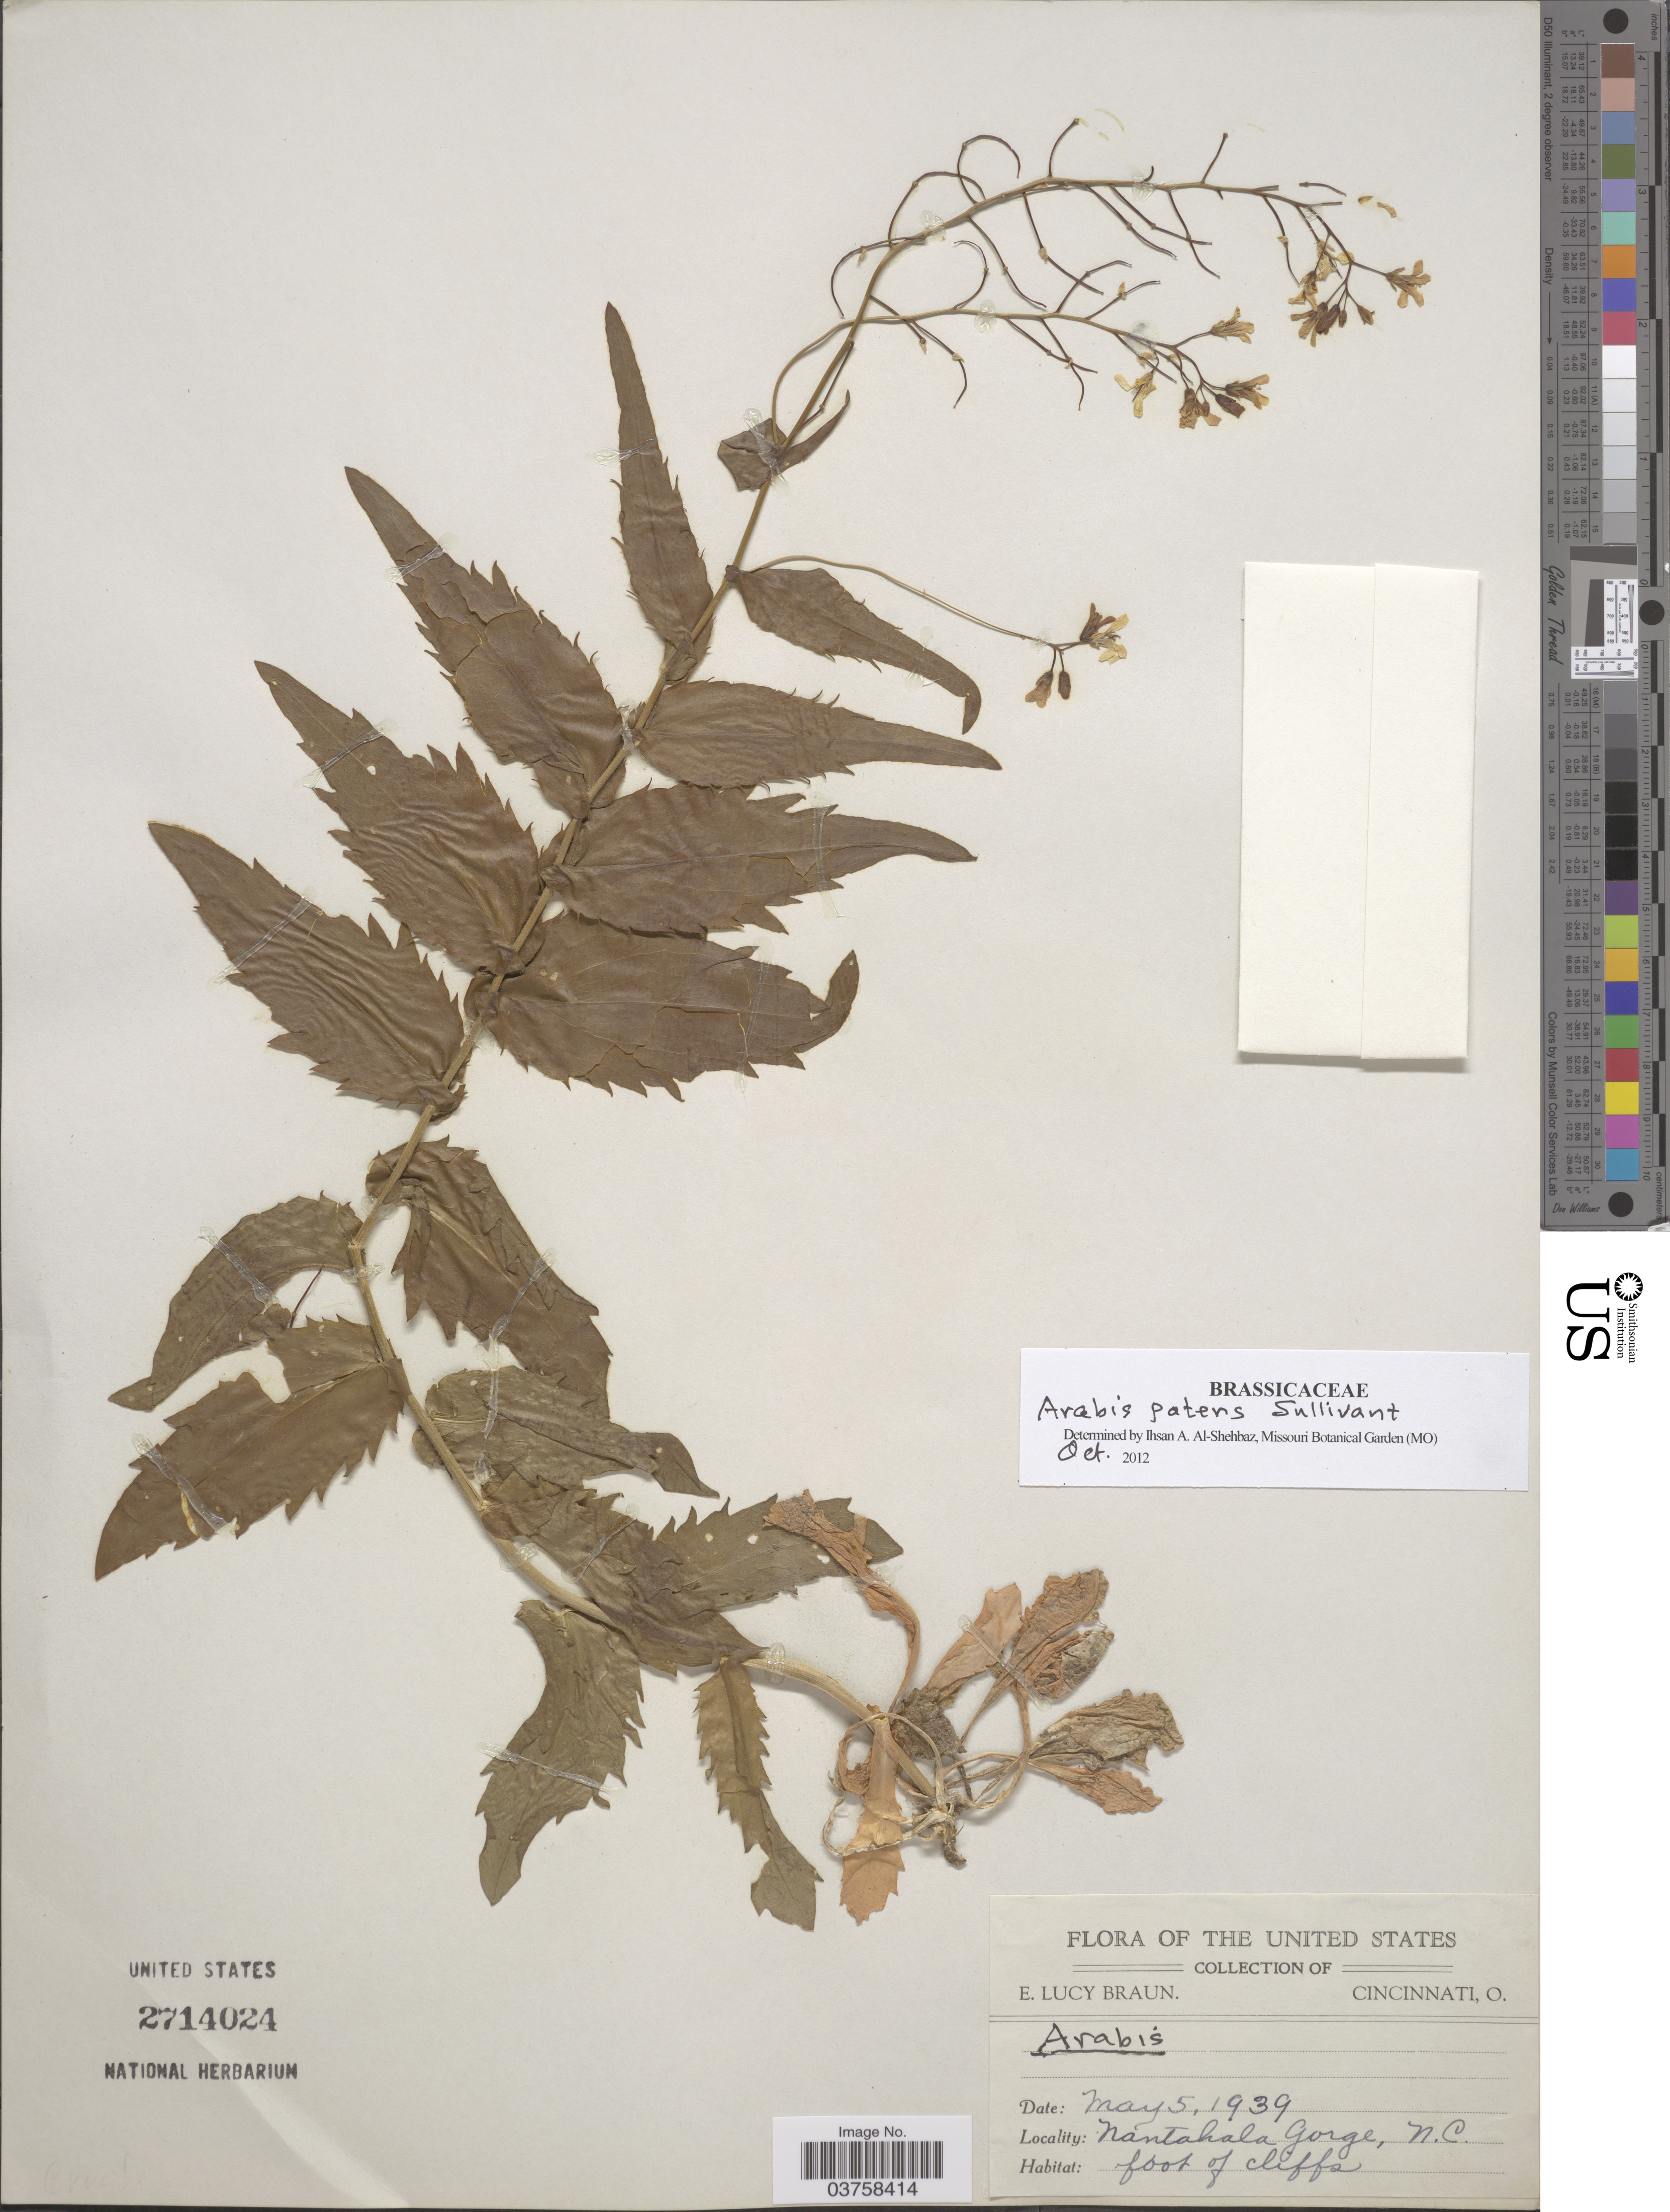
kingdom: Plantae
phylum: Tracheophyta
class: Magnoliopsida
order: Brassicales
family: Brassicaceae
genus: Arabis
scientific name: Arabis patens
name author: Sull.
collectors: E. L. Braun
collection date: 1939-05-05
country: United States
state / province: North Carolina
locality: Nantahala Gorge.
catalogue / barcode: US 2714024